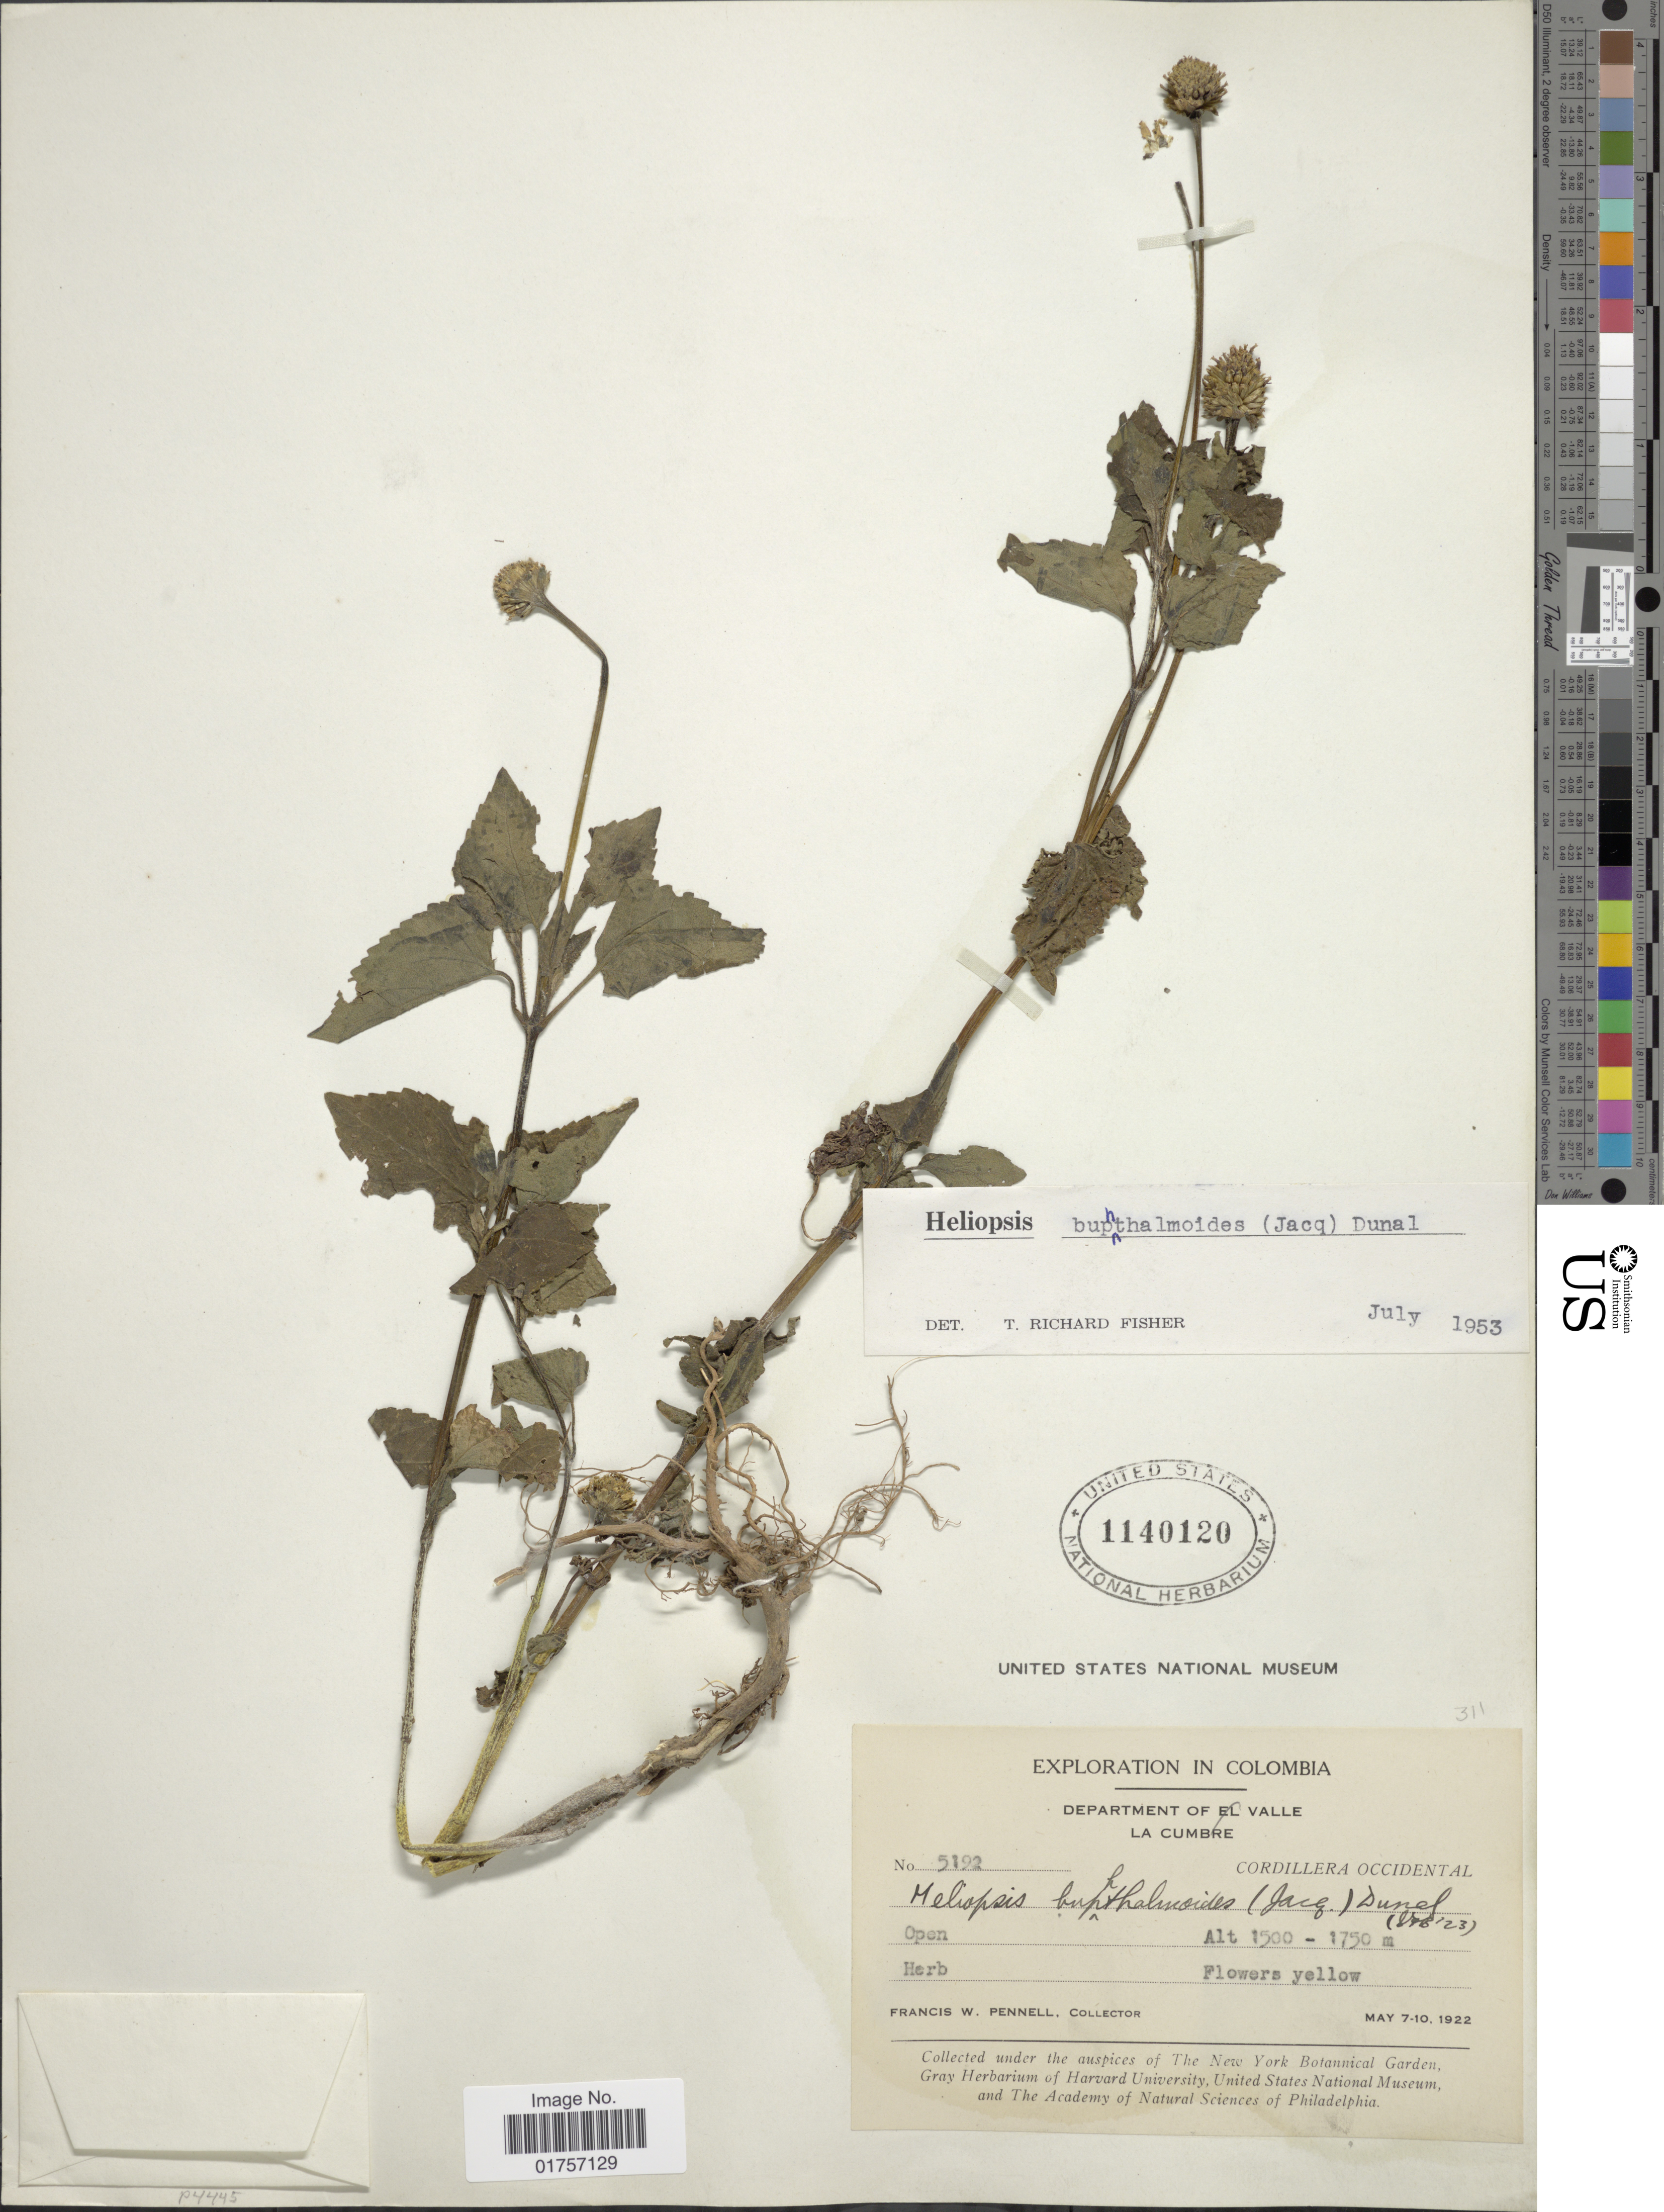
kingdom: Plantae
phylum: Tracheophyta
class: Magnoliopsida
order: Asterales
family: Asteraceae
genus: Heliopsis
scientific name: Heliopsis buphthalmoides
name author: (Jacq.) Dunal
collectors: F. W. Pennell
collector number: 5192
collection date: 1922-05-07/1922-05-10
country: Colombia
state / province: Valle del Cauca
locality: Department of El Valle. La Cumbre. Cordillera Occidental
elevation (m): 1500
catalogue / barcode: US 1140120